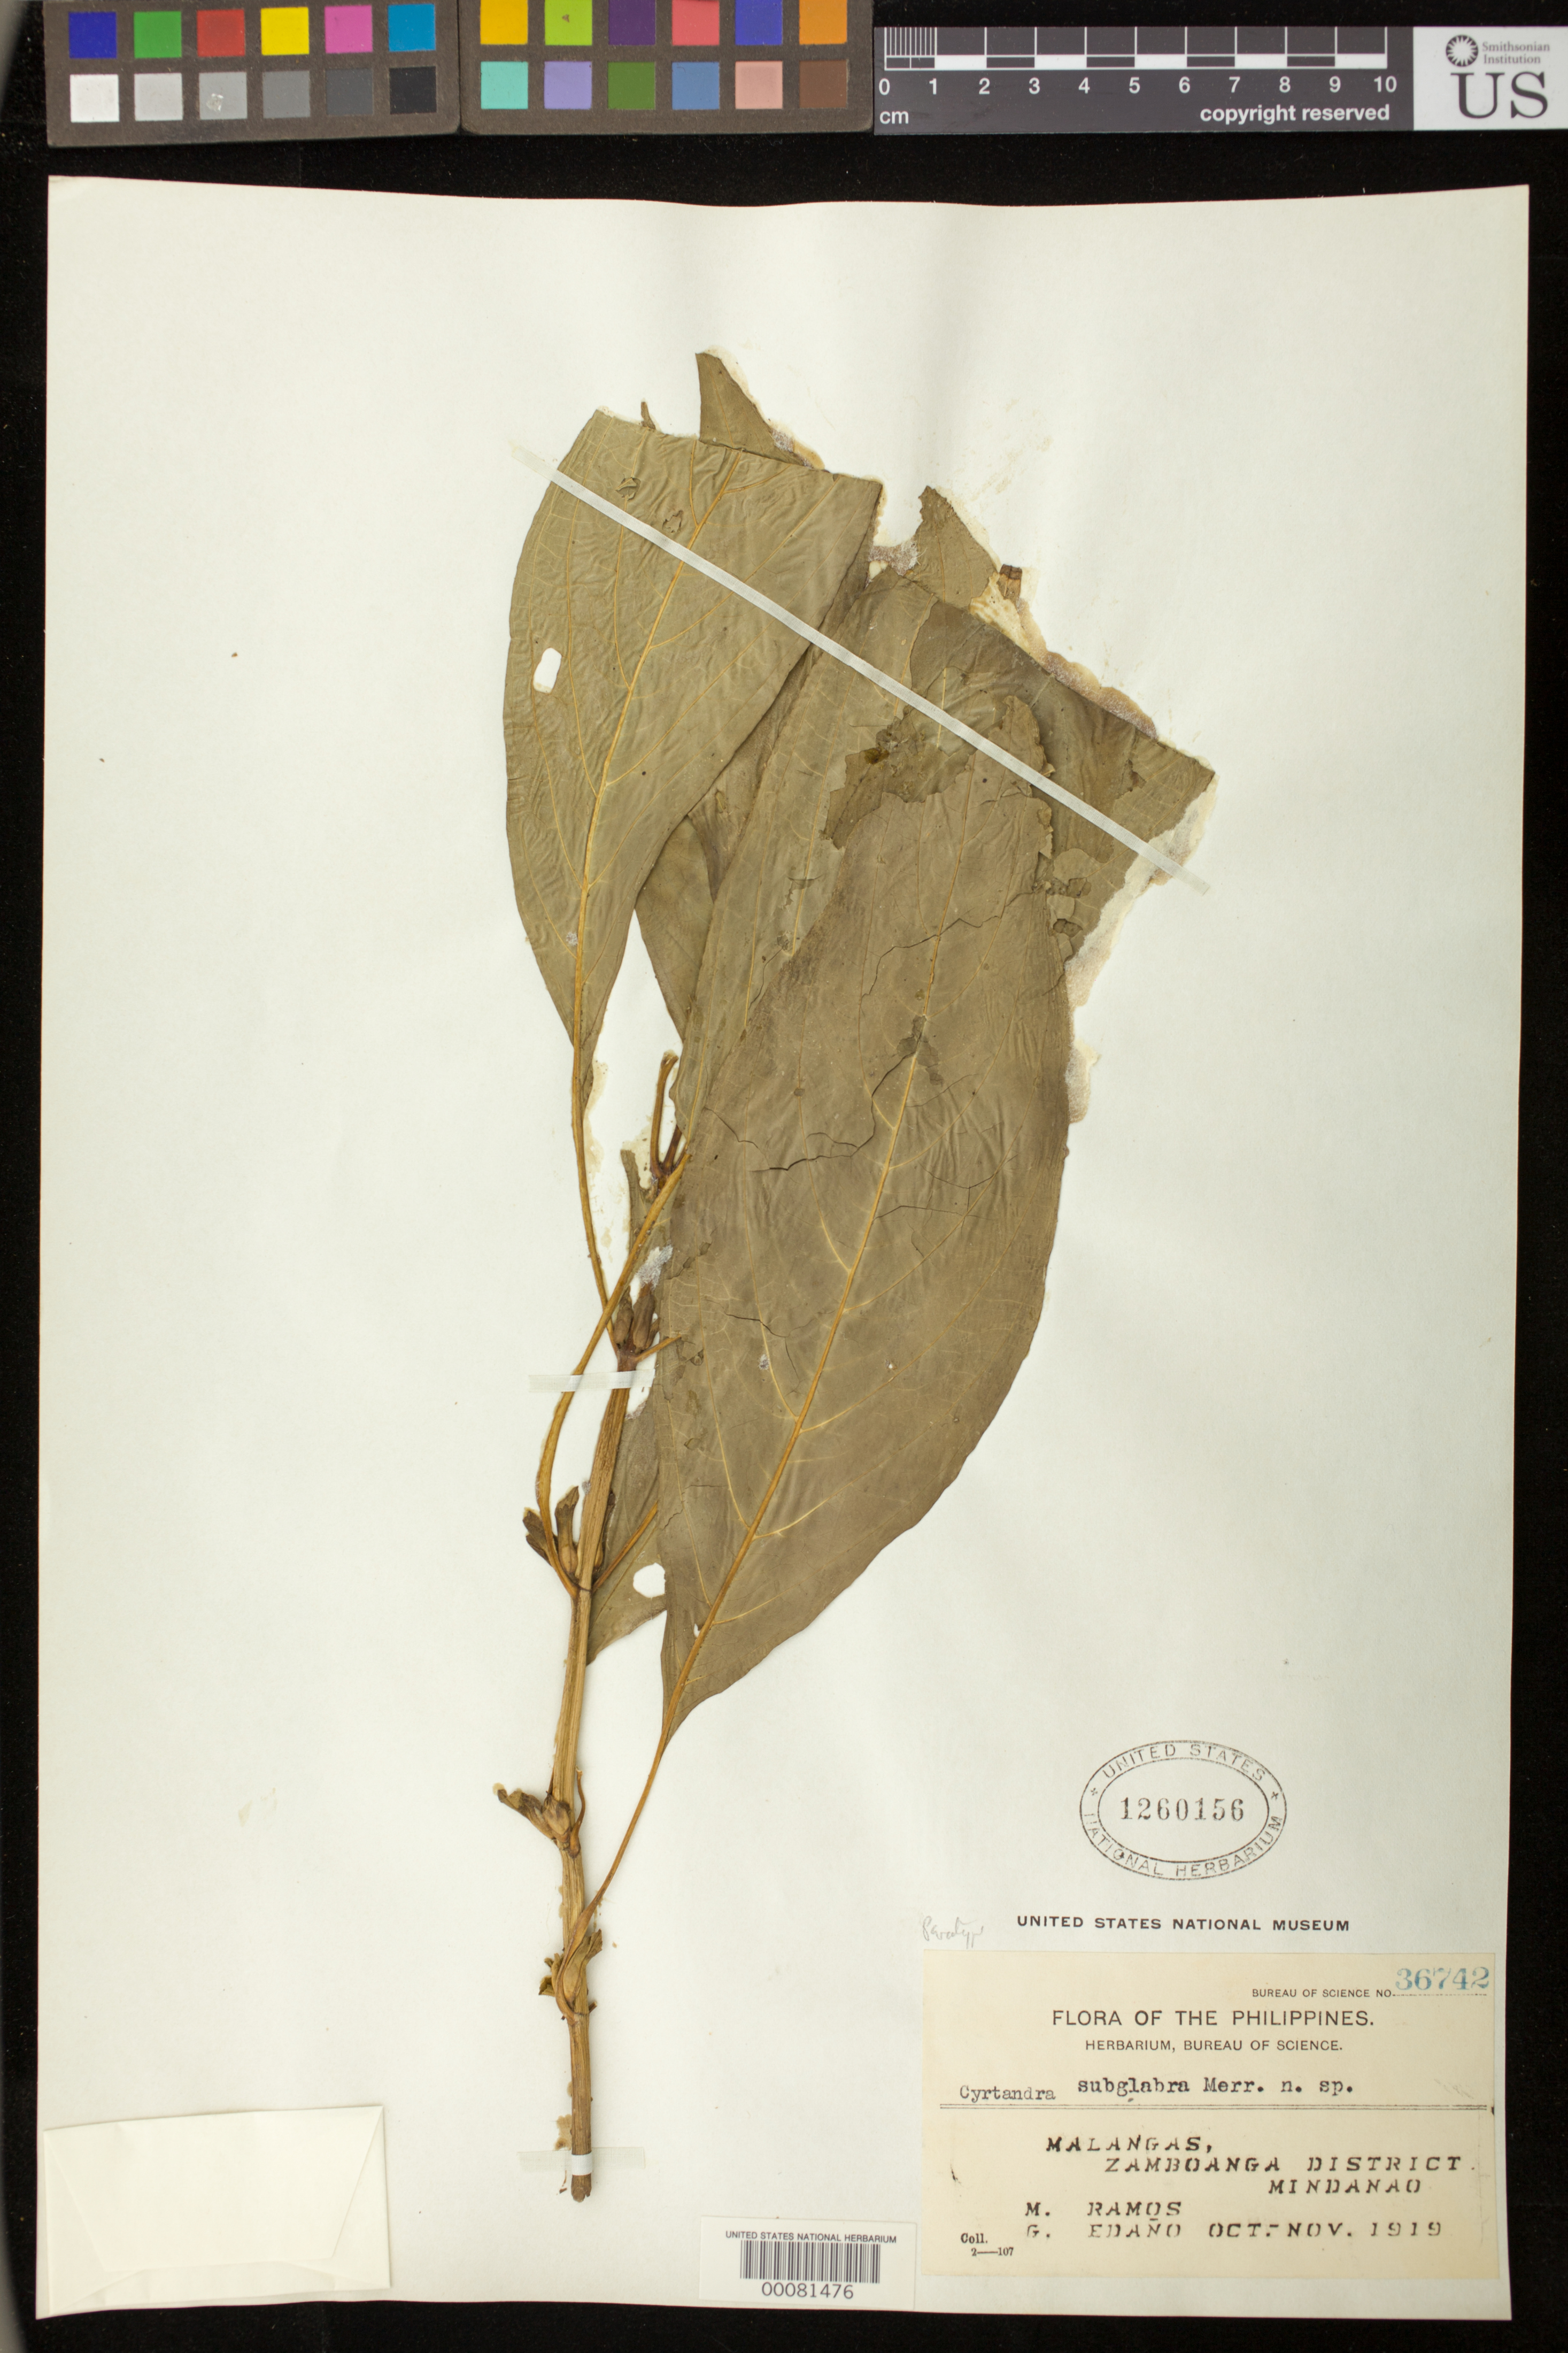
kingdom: Plantae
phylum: Tracheophyta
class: Magnoliopsida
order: Lamiales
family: Gesneriaceae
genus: Cyrtandra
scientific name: Cyrtandra subglabra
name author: Merr.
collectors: M. Ramos & G. Edaño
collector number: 36742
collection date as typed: Oct-Nov 1919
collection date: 1919-10/1919-11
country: Philippines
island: Mindanao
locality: Malangas, zamboanga district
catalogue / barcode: US 1260156